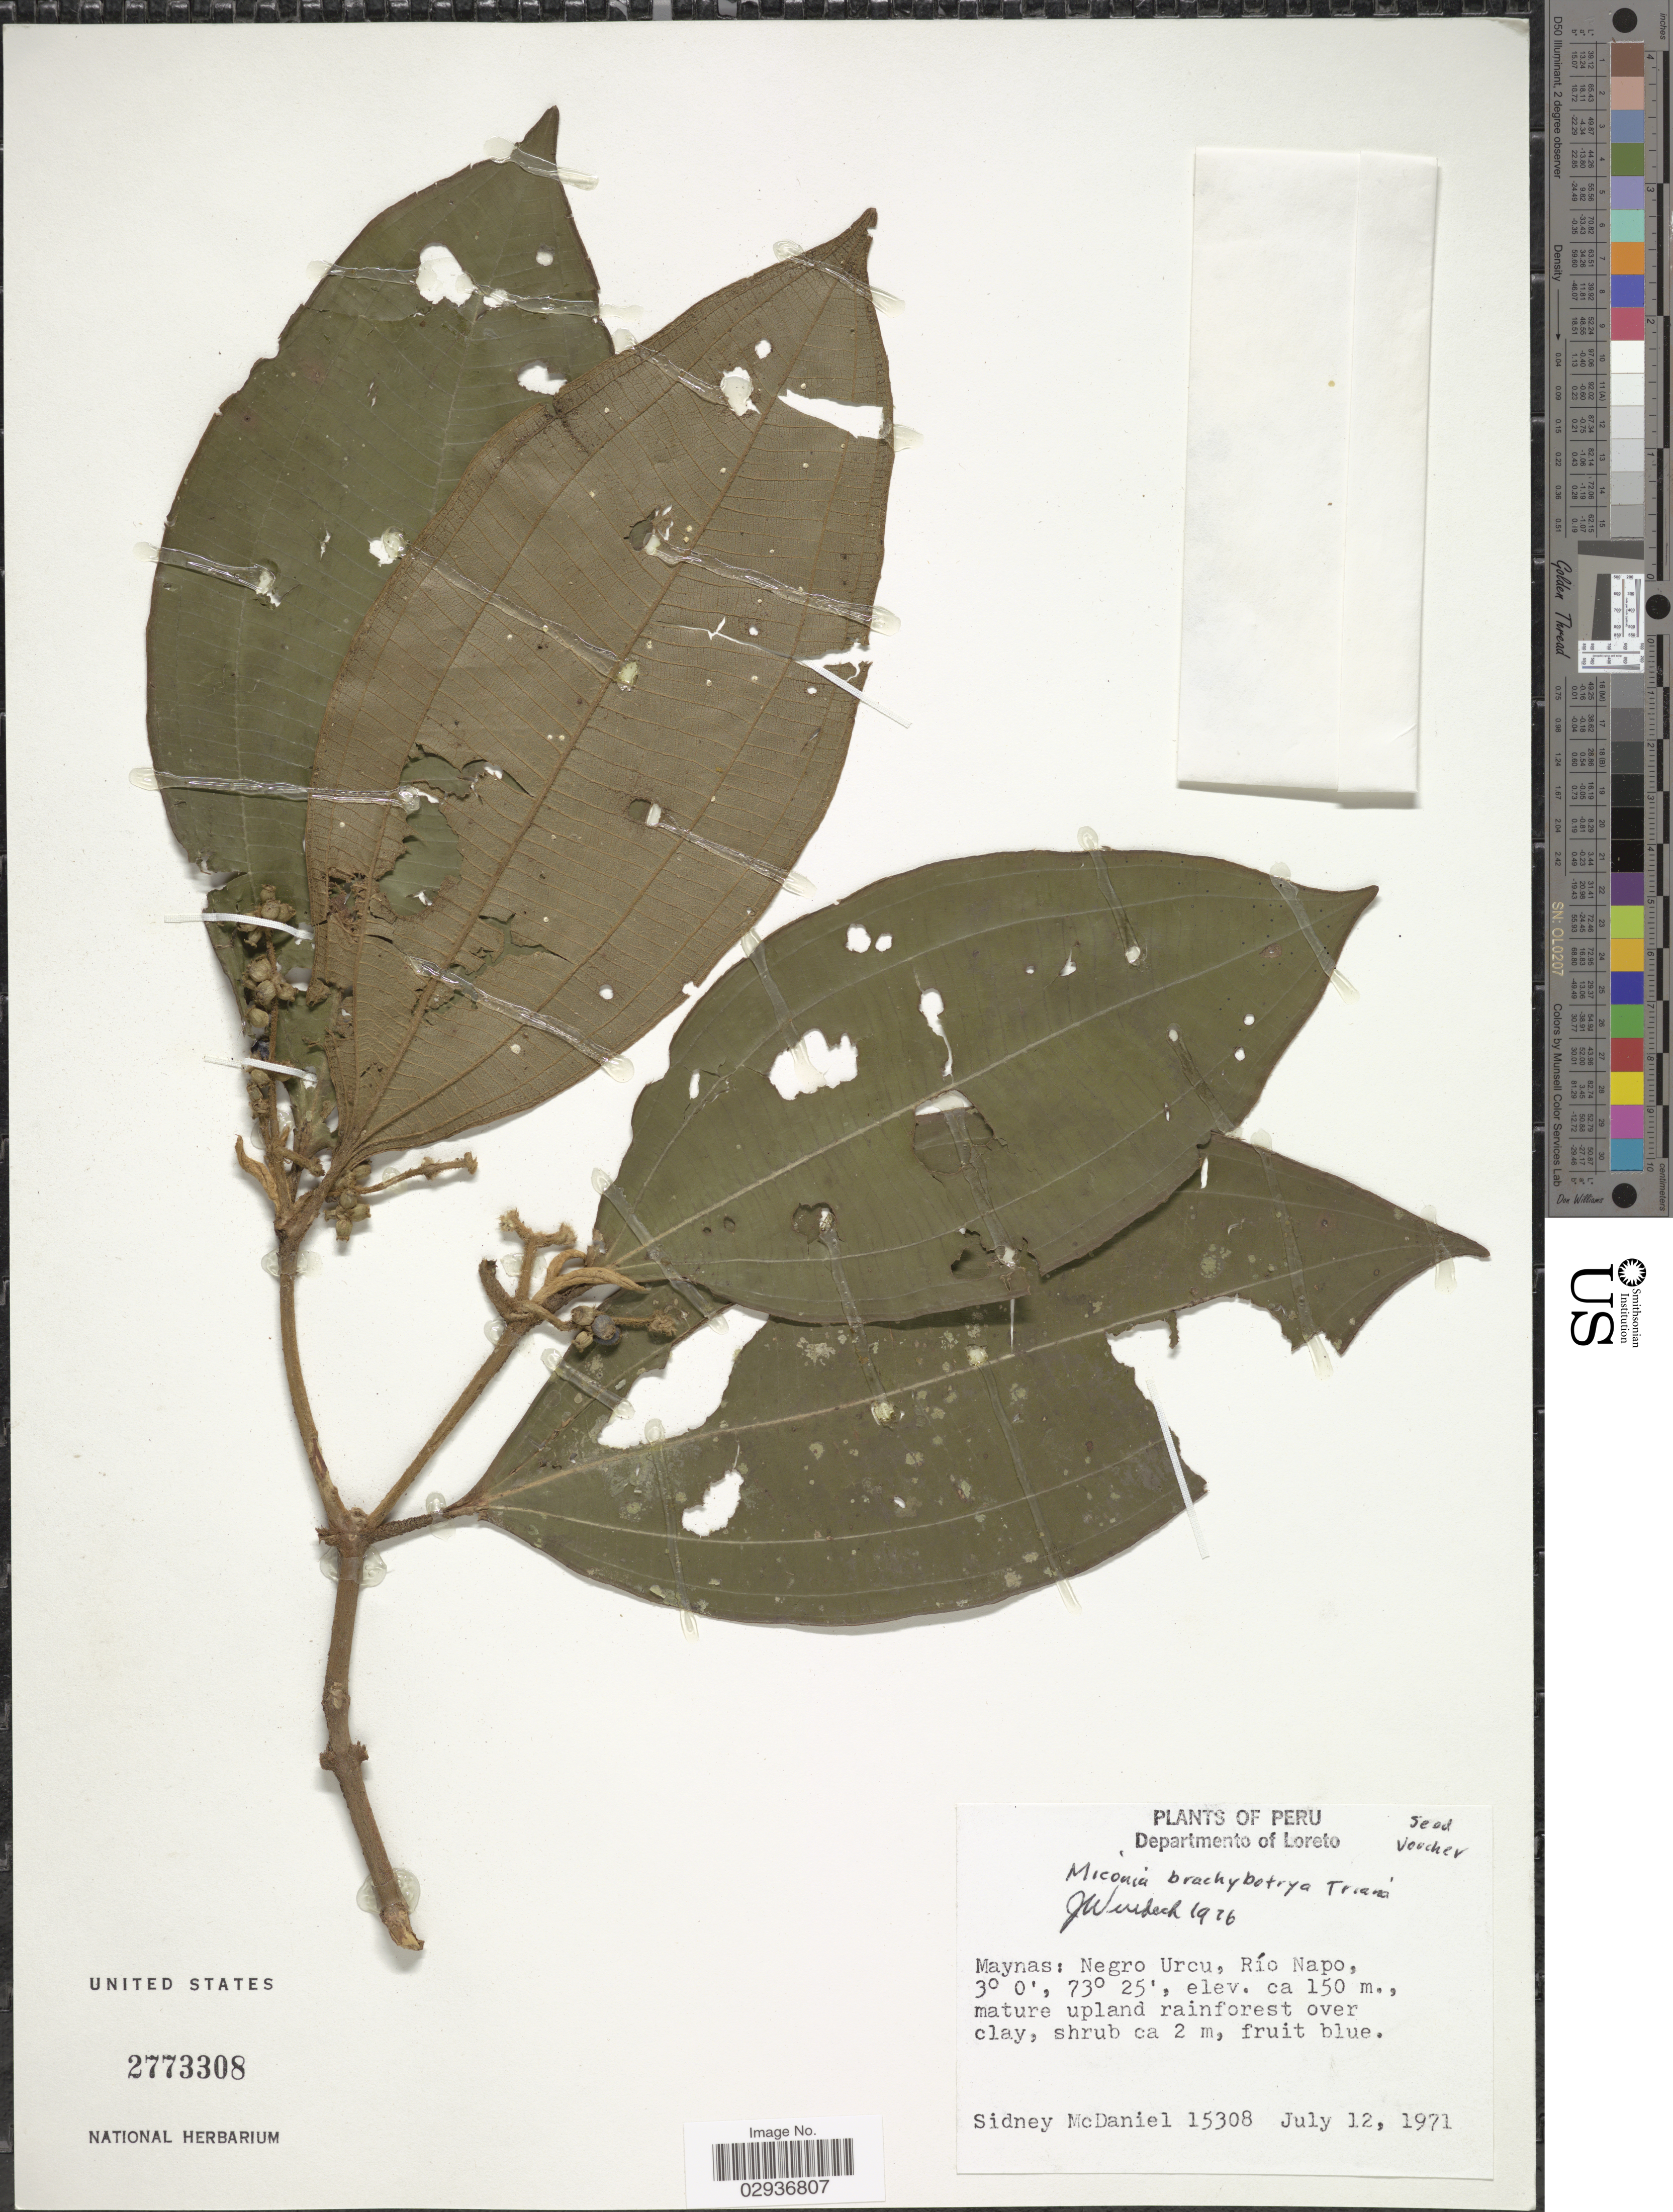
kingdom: Plantae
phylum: Tracheophyta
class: Magnoliopsida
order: Myrtales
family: Melastomataceae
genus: Miconia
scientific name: Miconia brachybotrya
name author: Triana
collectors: S. McDaniel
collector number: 15308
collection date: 1971-07-12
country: Peru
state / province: Loreto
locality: Departmento of Loreto. Maynas: Negro Urcu, Río Napo.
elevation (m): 150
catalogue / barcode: US 2773308